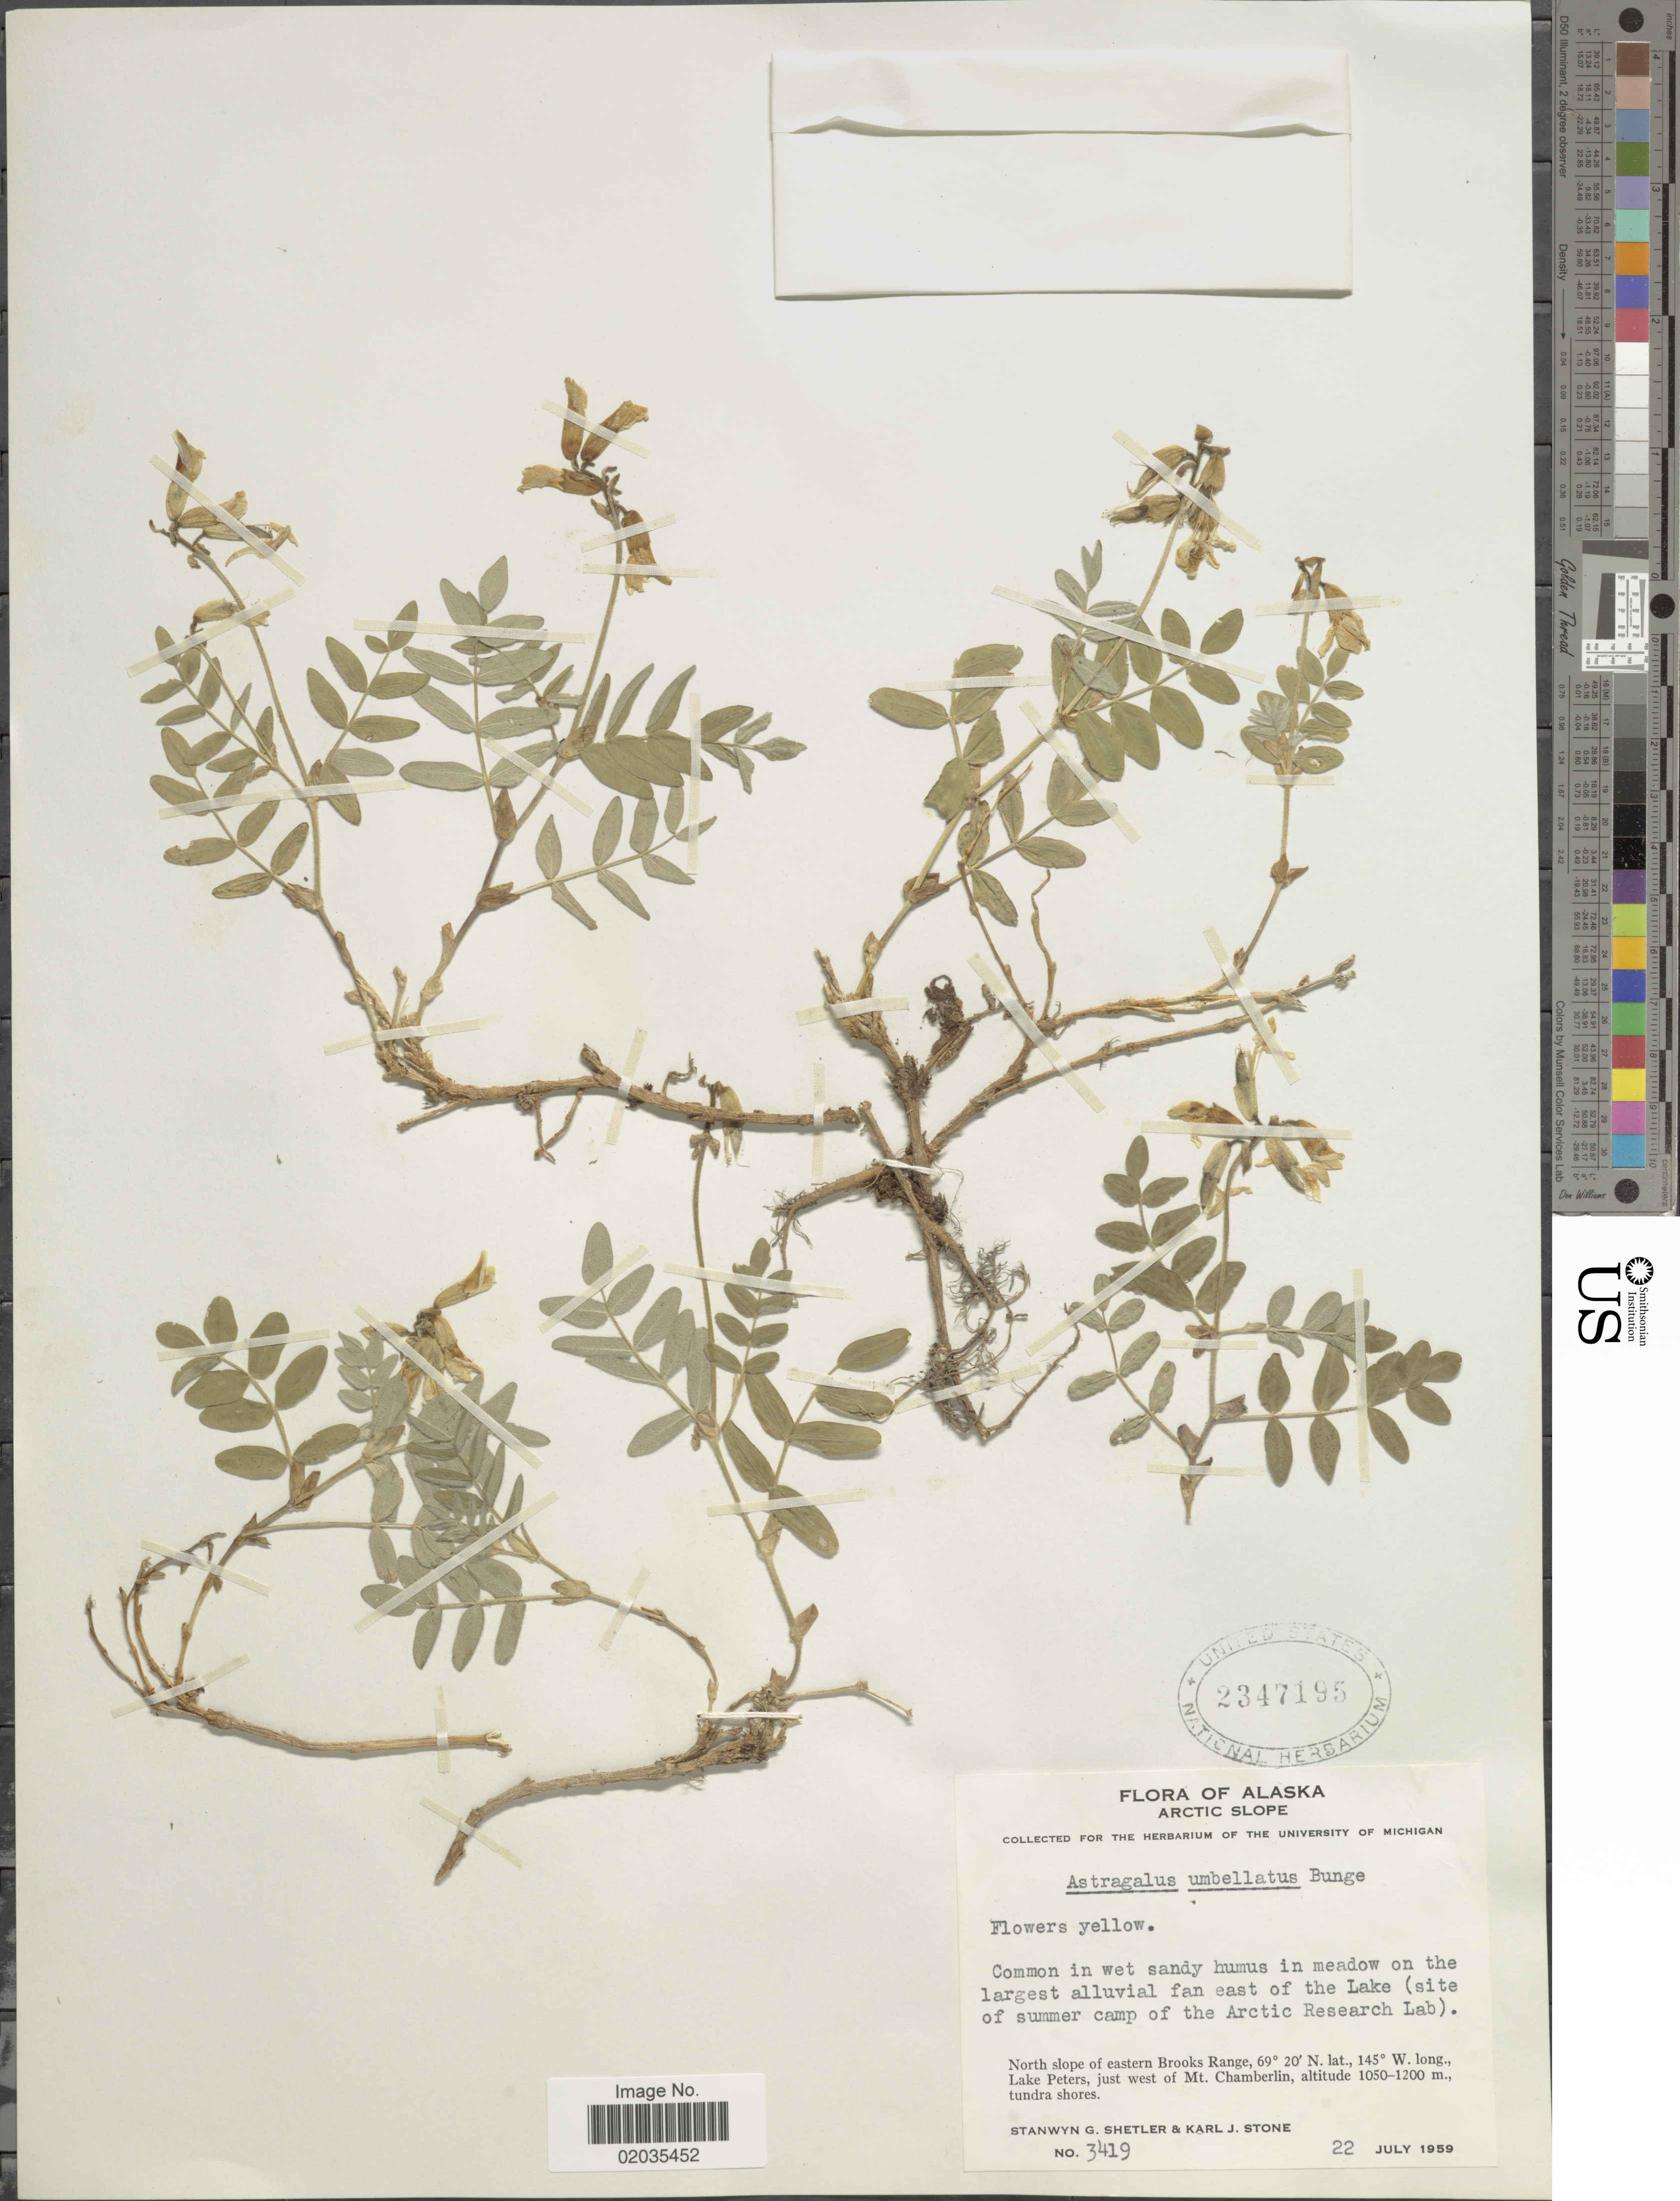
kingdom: Plantae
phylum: Tracheophyta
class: Magnoliopsida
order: Fabales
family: Fabaceae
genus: Astragalus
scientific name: Astragalus umbellatus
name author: Bunge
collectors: S. Shetler & K. J. Stone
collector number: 3419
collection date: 1959-07-22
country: United States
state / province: Alaska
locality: Arctic slope. east of the Lake (site of summer camp of the Arctic Research Lab). North slope of eastern Brooks Range, Lake Peters, just west of Mt. Chamberlin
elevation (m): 1050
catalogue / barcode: US 2347195